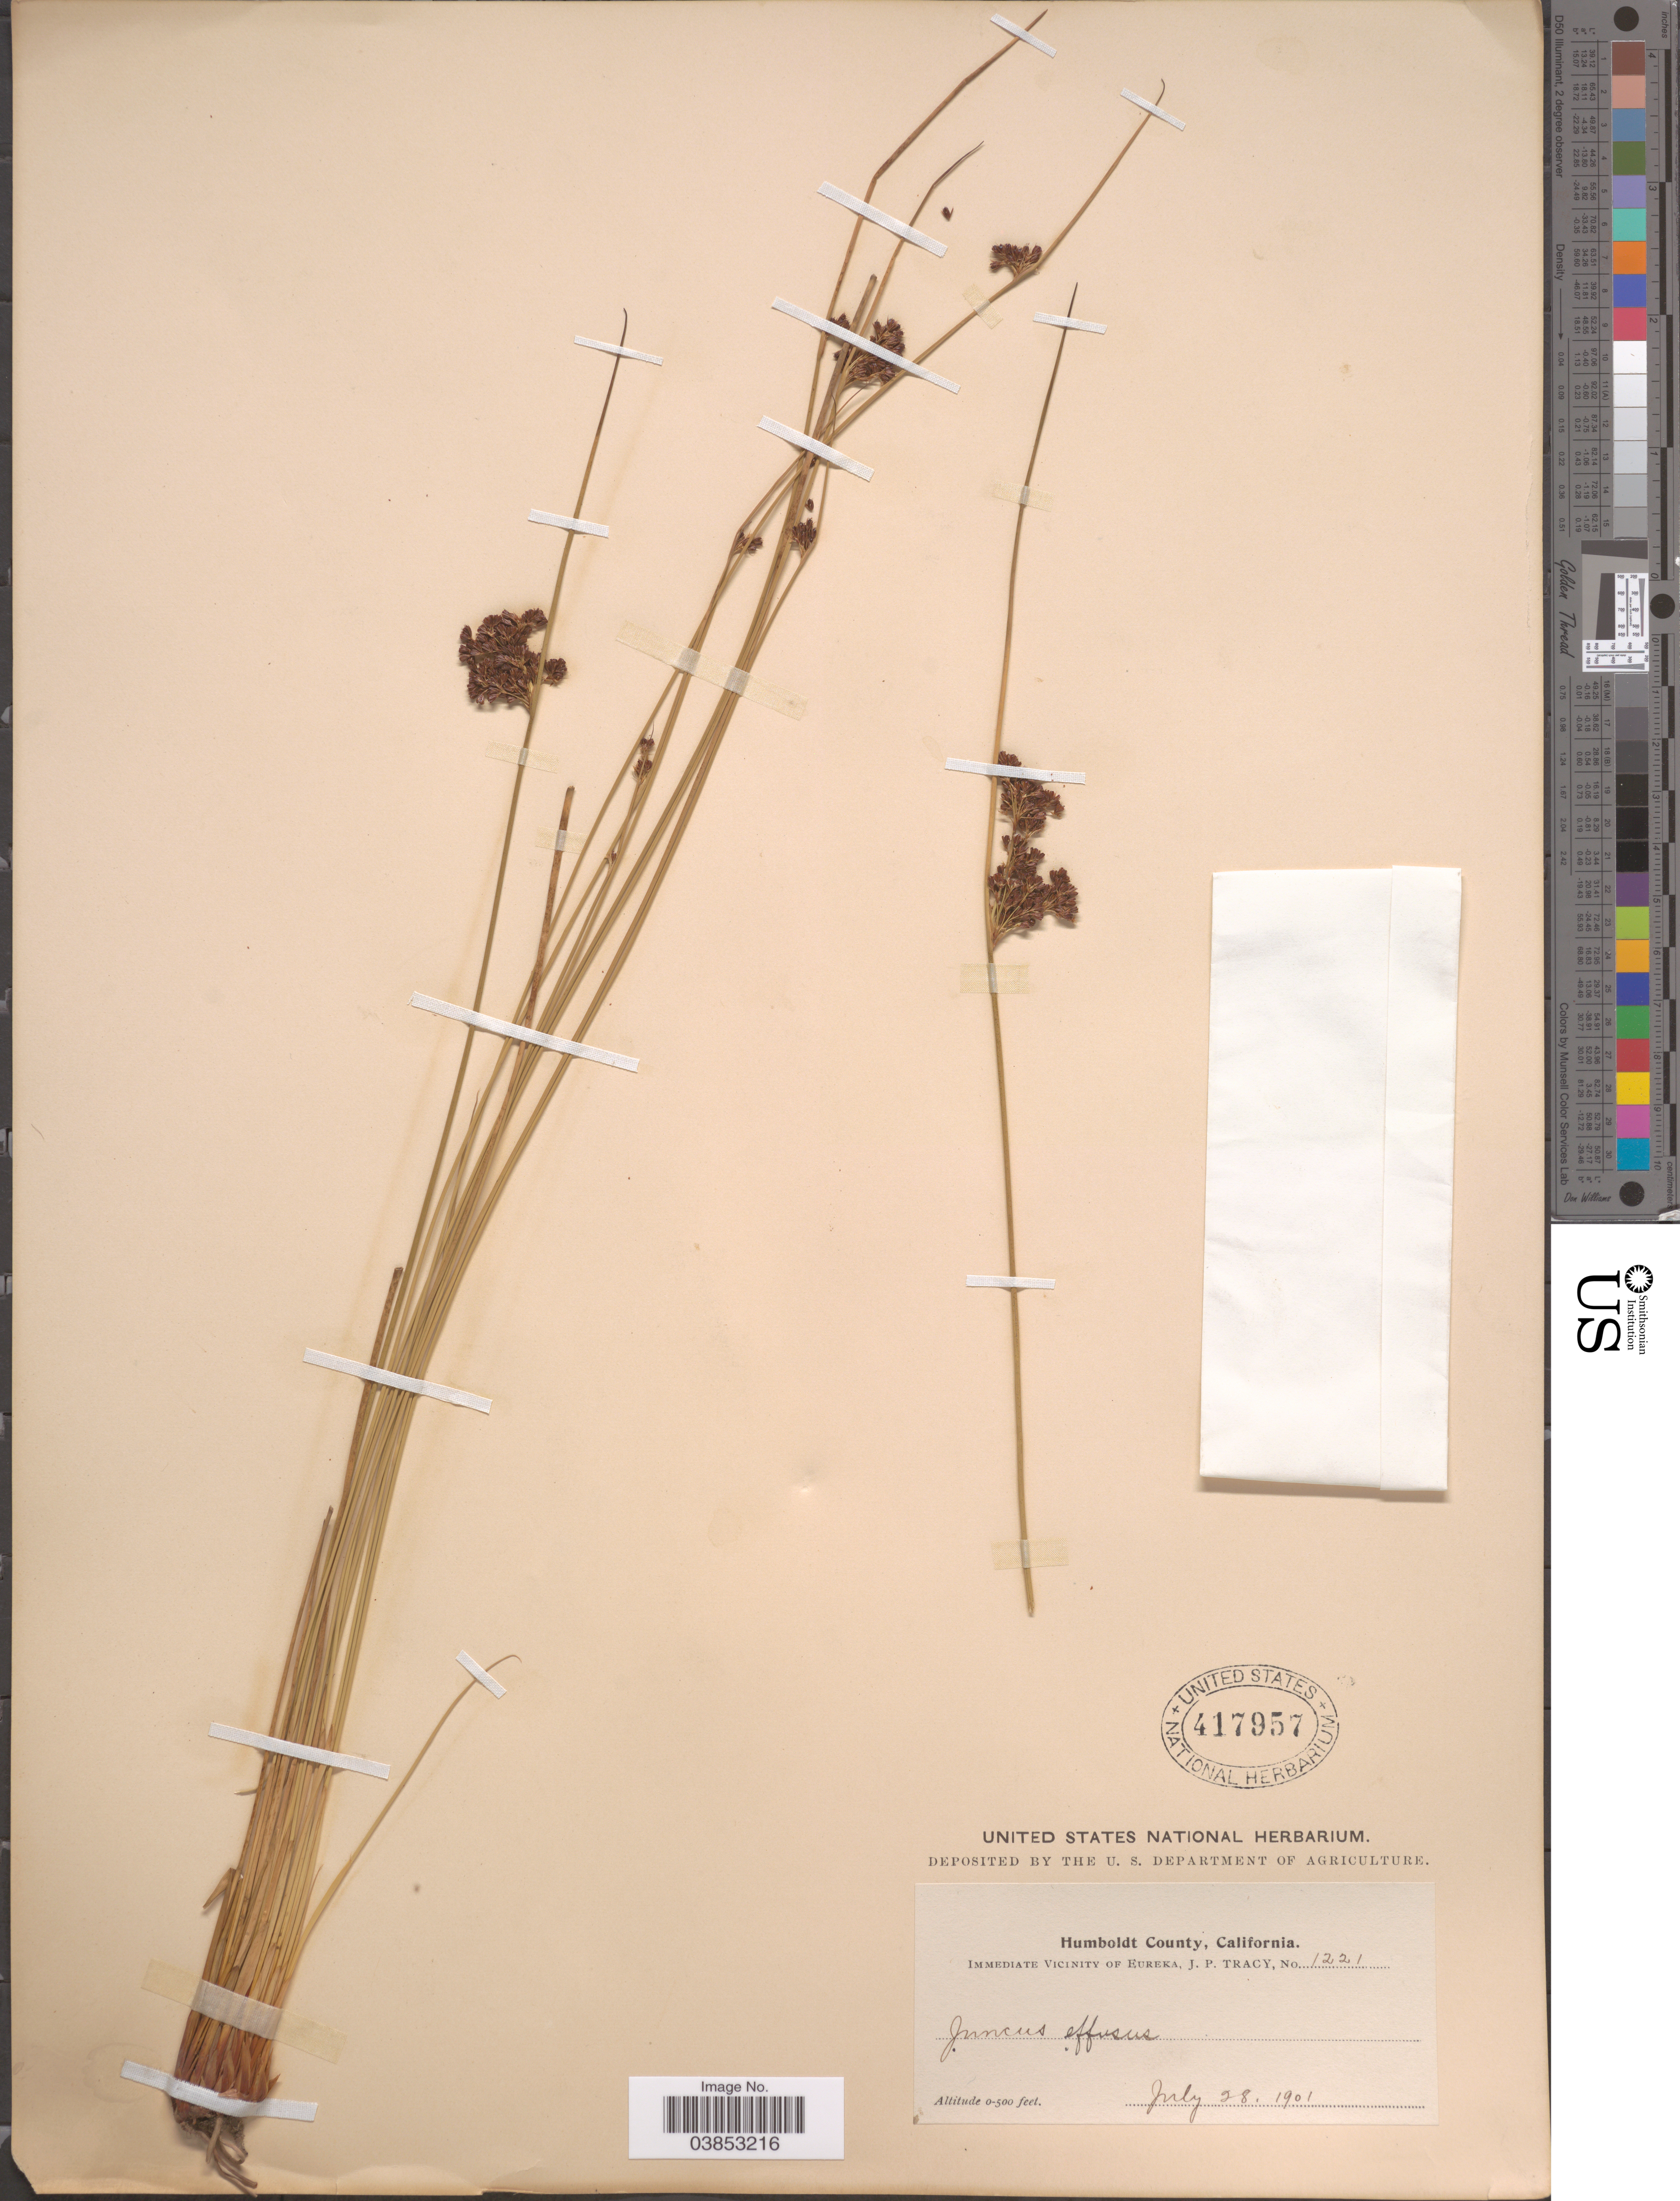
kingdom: Plantae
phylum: Tracheophyta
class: Liliopsida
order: Poales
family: Juncaceae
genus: Juncus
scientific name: Juncus effusus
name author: L.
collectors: J. Tracy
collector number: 1221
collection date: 1901-07-28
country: United States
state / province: California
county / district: Humboldt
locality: Humboldt County, Immediate Vicinity of Eureka.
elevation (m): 0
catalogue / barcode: US 417957